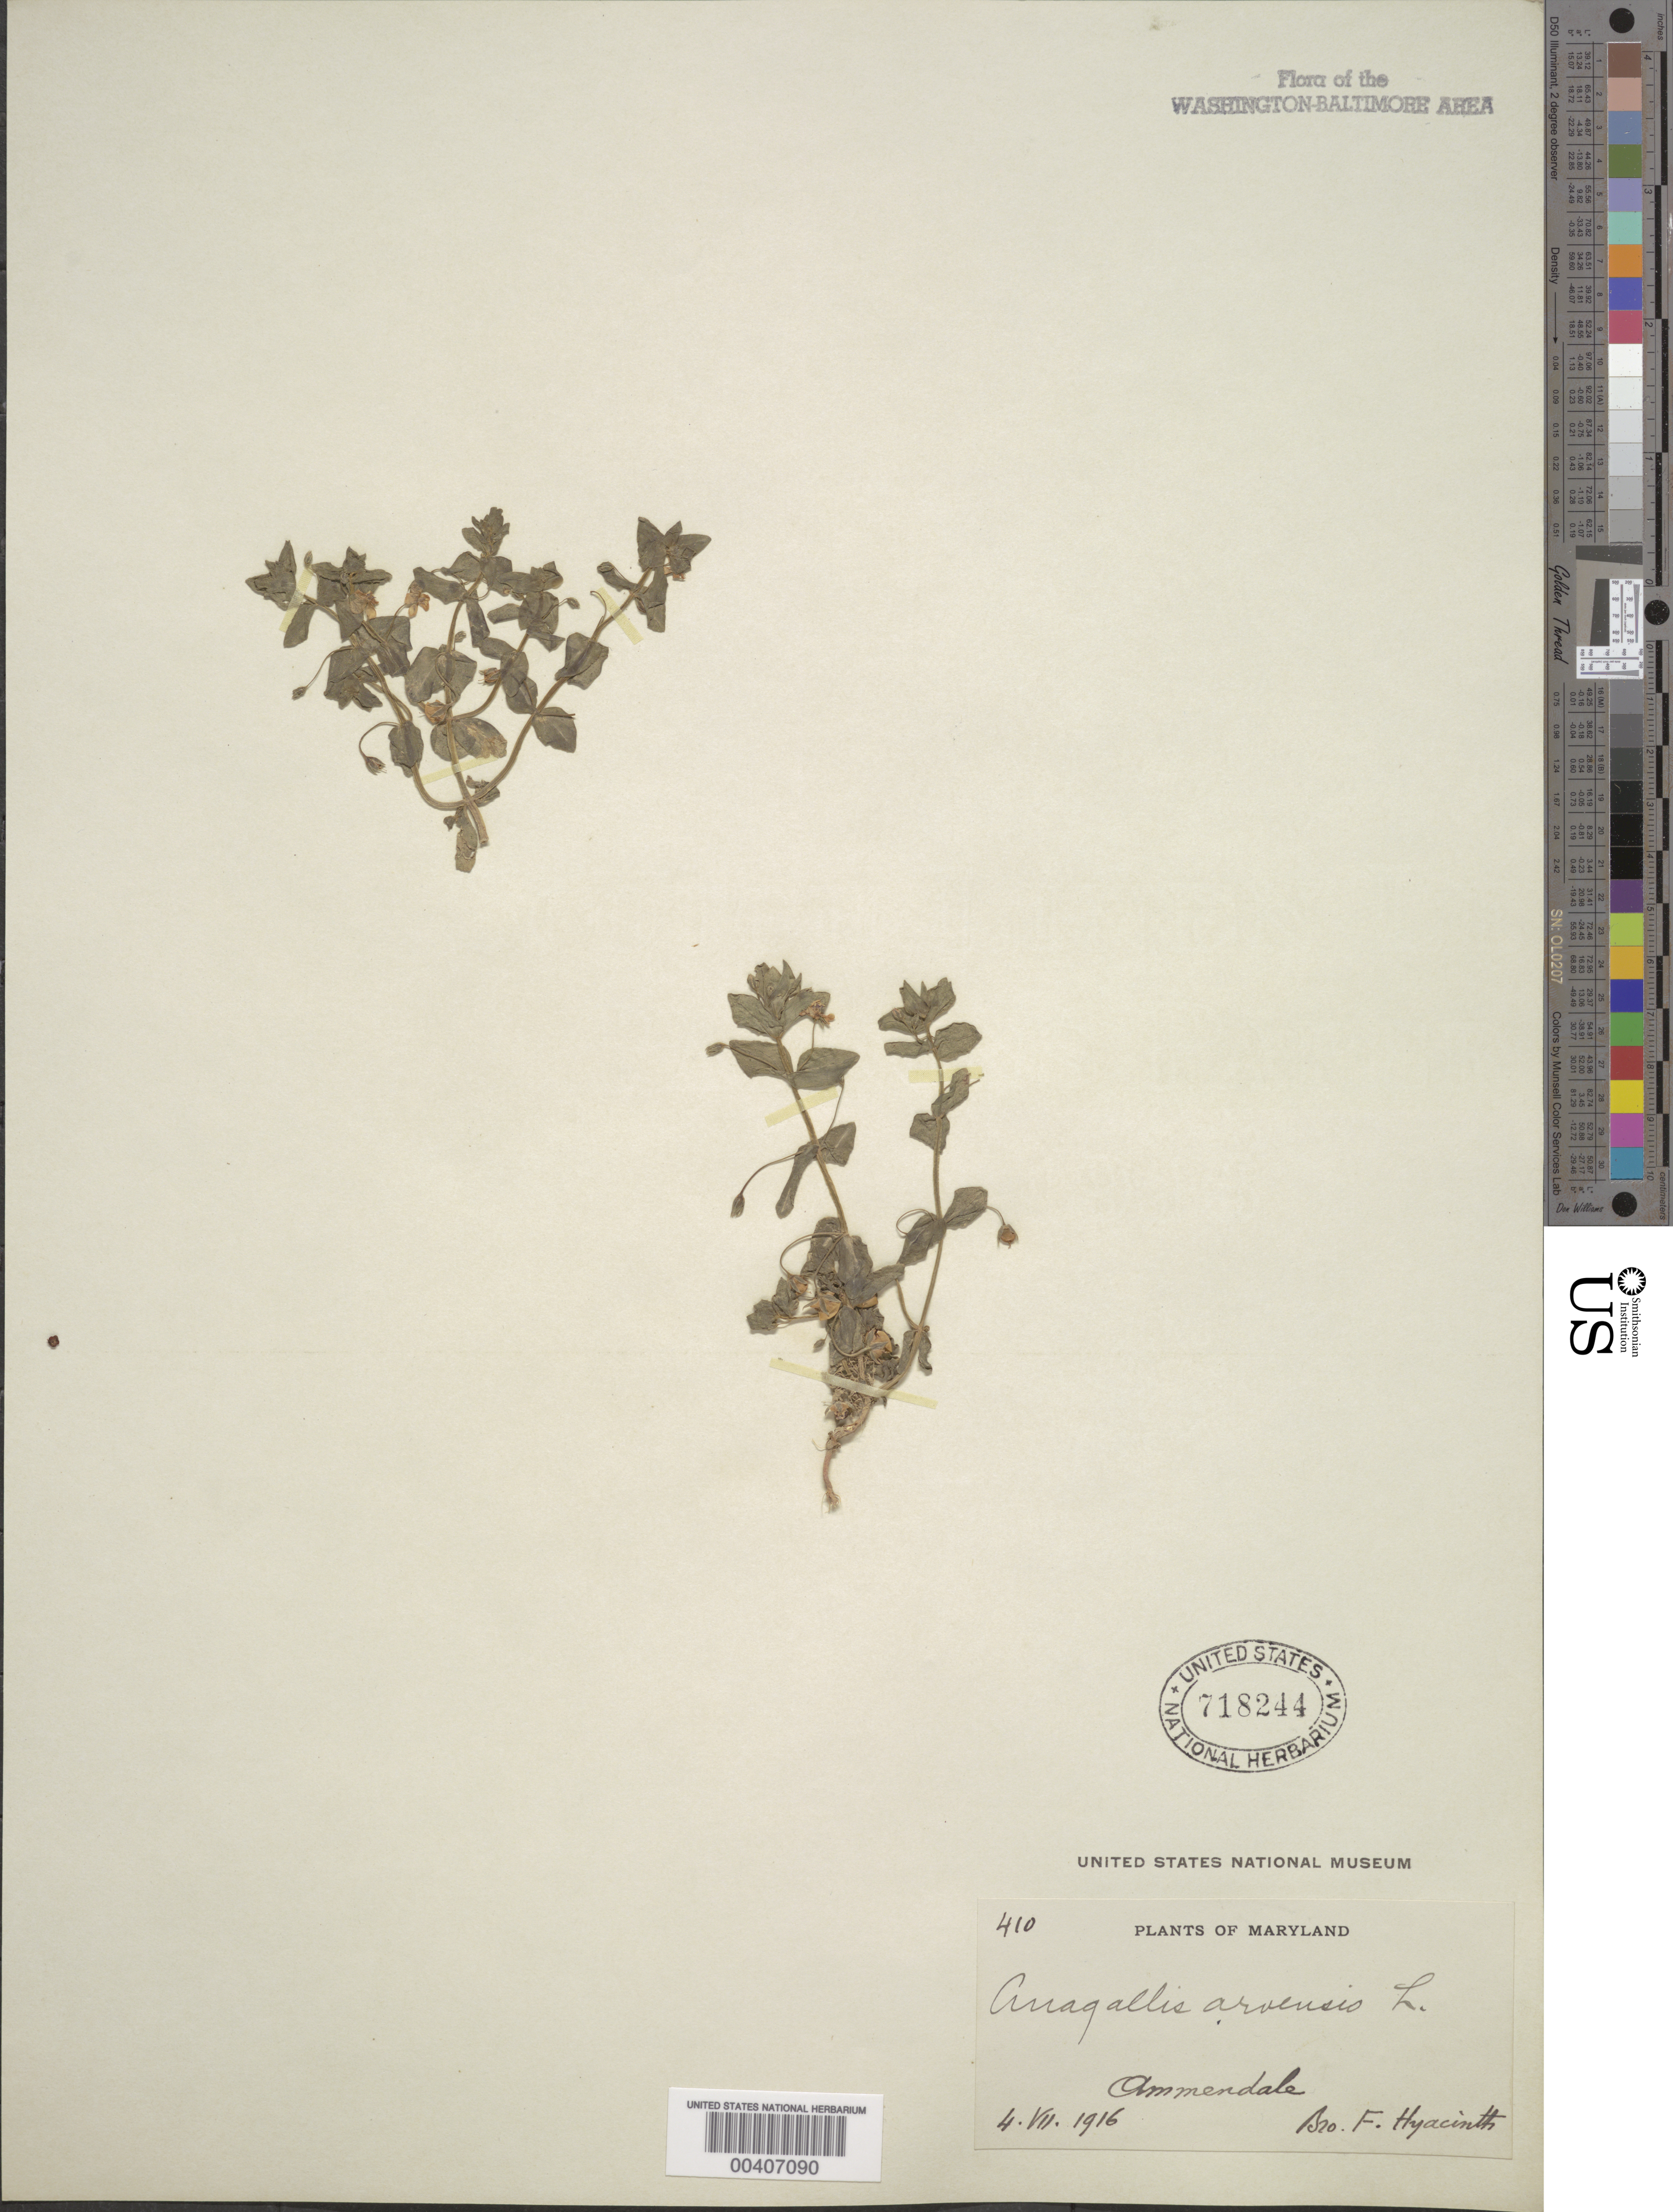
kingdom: Plantae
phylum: Tracheophyta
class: Magnoliopsida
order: Ericales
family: Primulaceae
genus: Anagallis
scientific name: Anagallis arvensis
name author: L.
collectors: F. Hyacinth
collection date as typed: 04 Jul 1916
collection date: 1916-07-04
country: United States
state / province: Maryland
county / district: Prince George's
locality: Ammendale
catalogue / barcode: US 718244